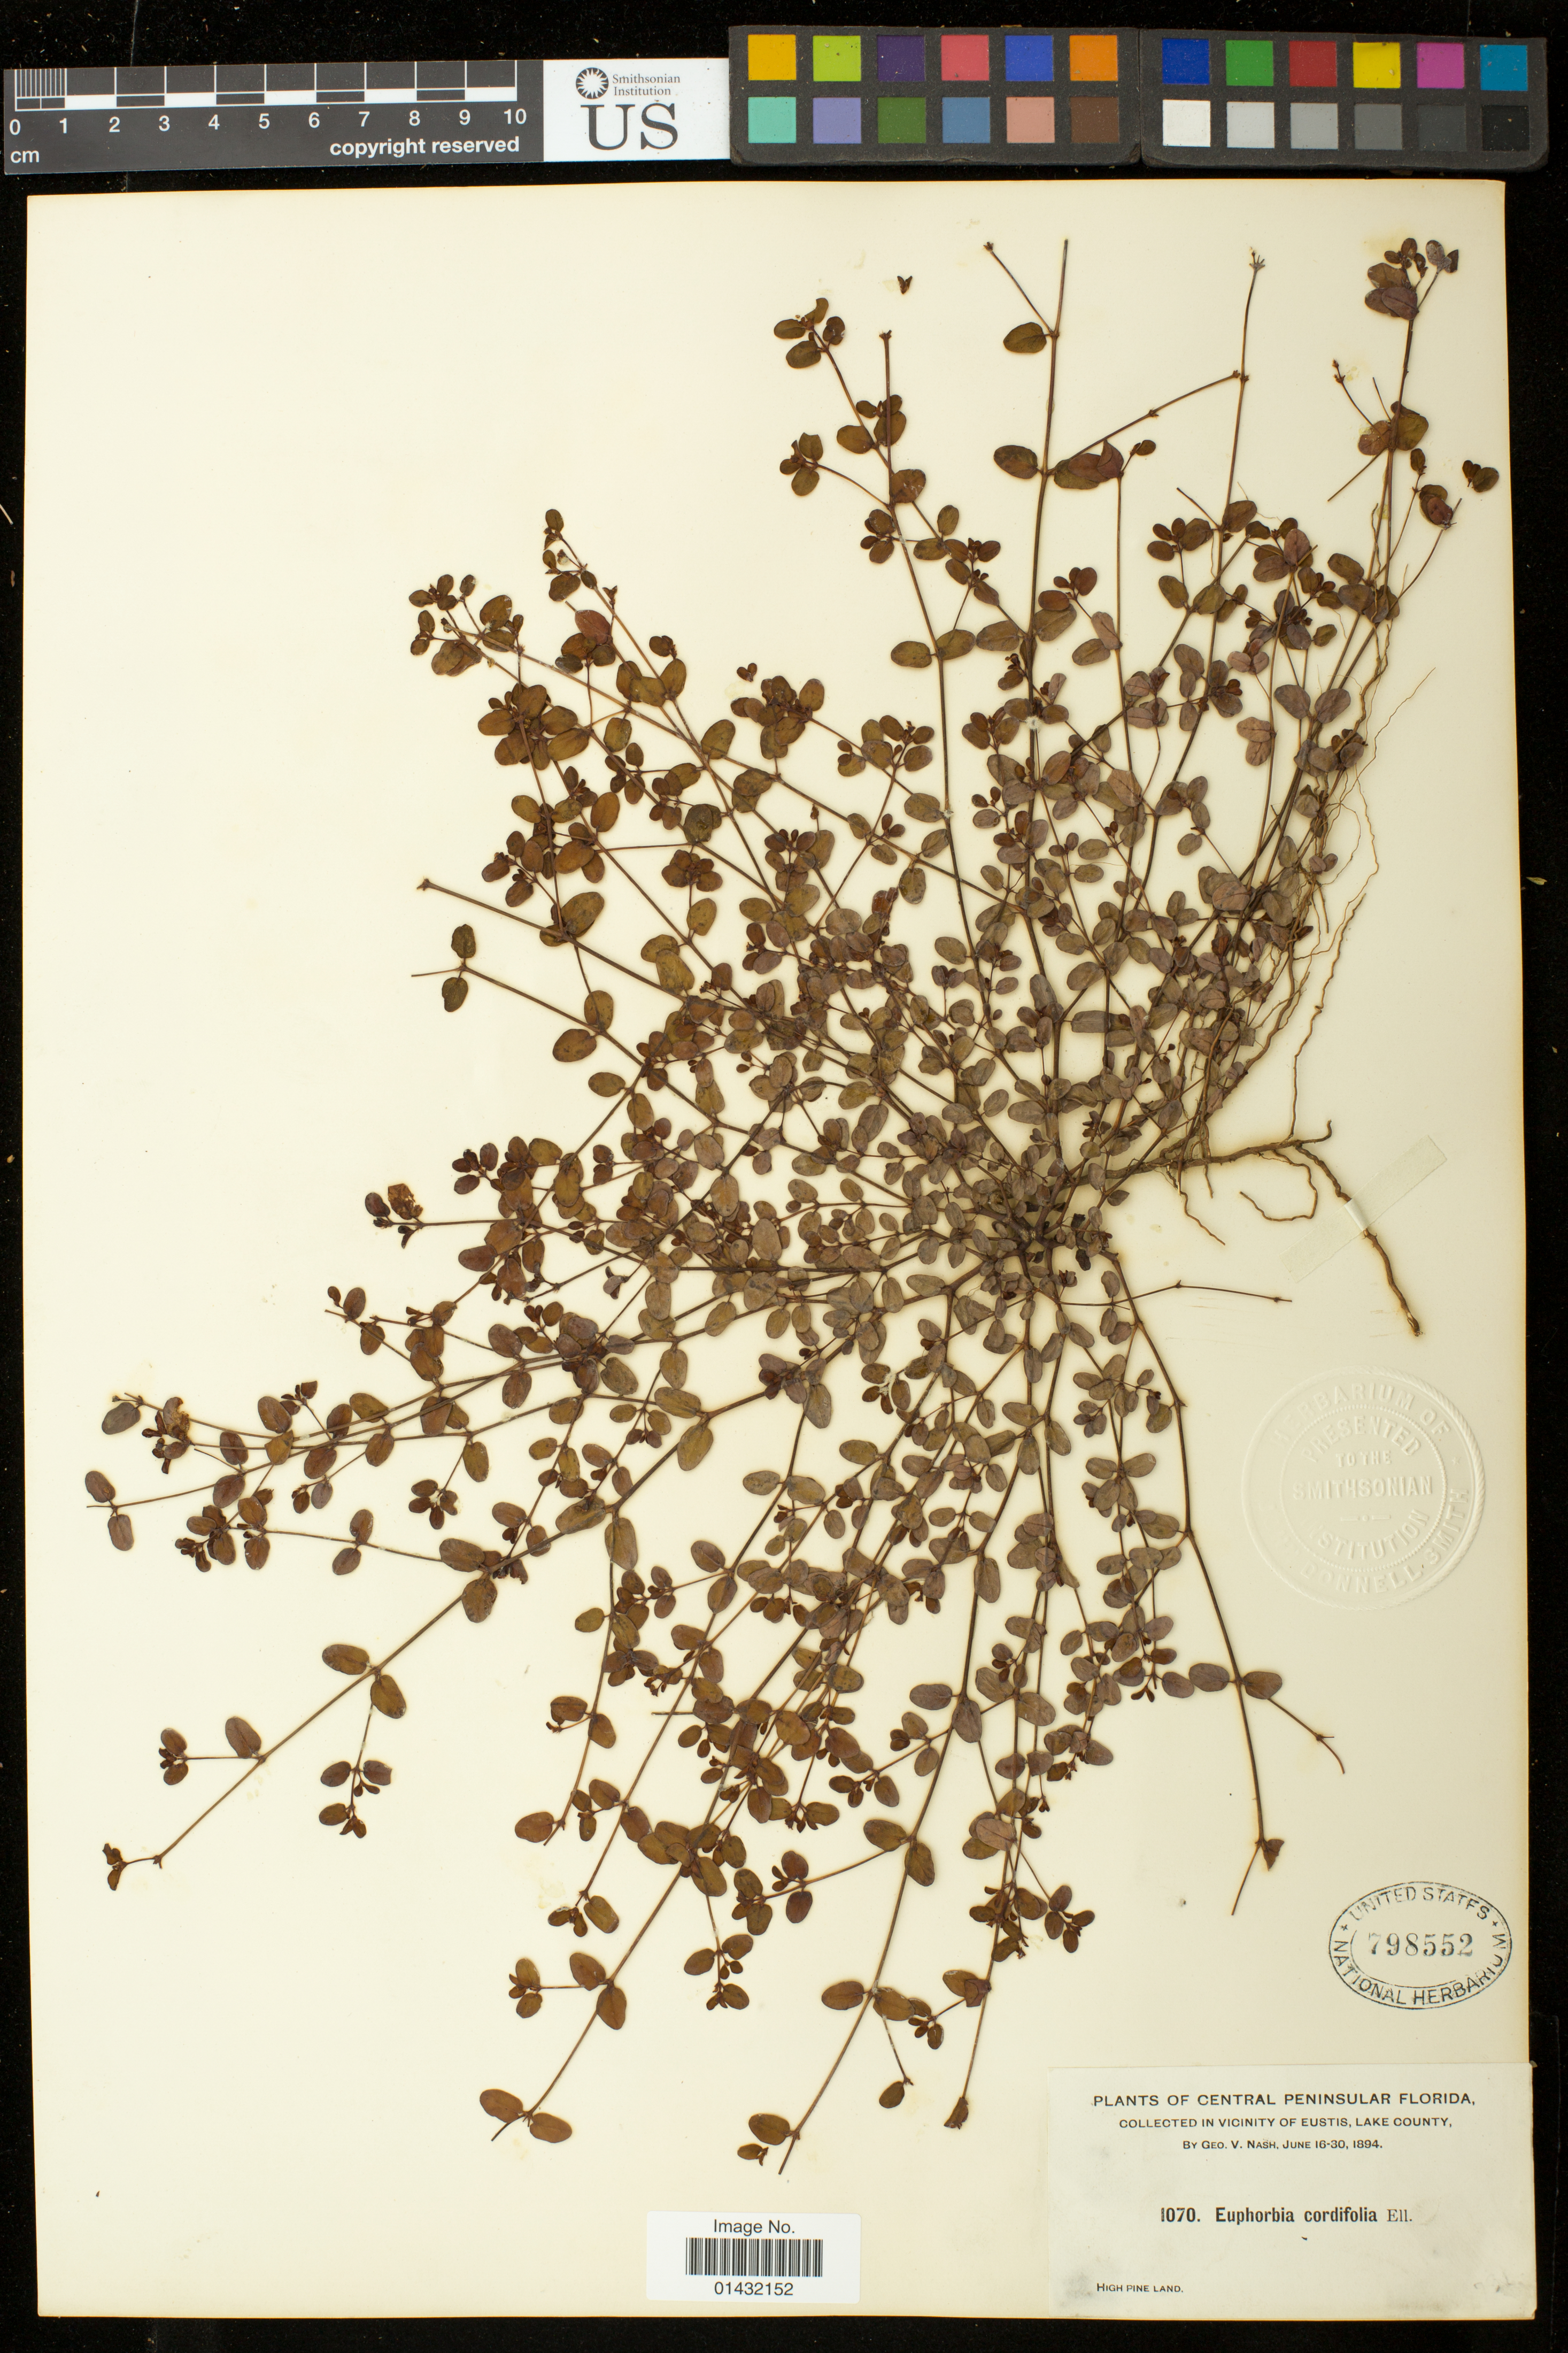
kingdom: Plantae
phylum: Tracheophyta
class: Magnoliopsida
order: Malpighiales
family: Euphorbiaceae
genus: Euphorbia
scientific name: Euphorbia cordifolia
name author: C.A. Mey. & Boiss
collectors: G. V. Nash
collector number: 1070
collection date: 1894-06-16/1894-06-30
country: United States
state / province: Florida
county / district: Lake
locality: Vicinity of Eustis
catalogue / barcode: US 798552